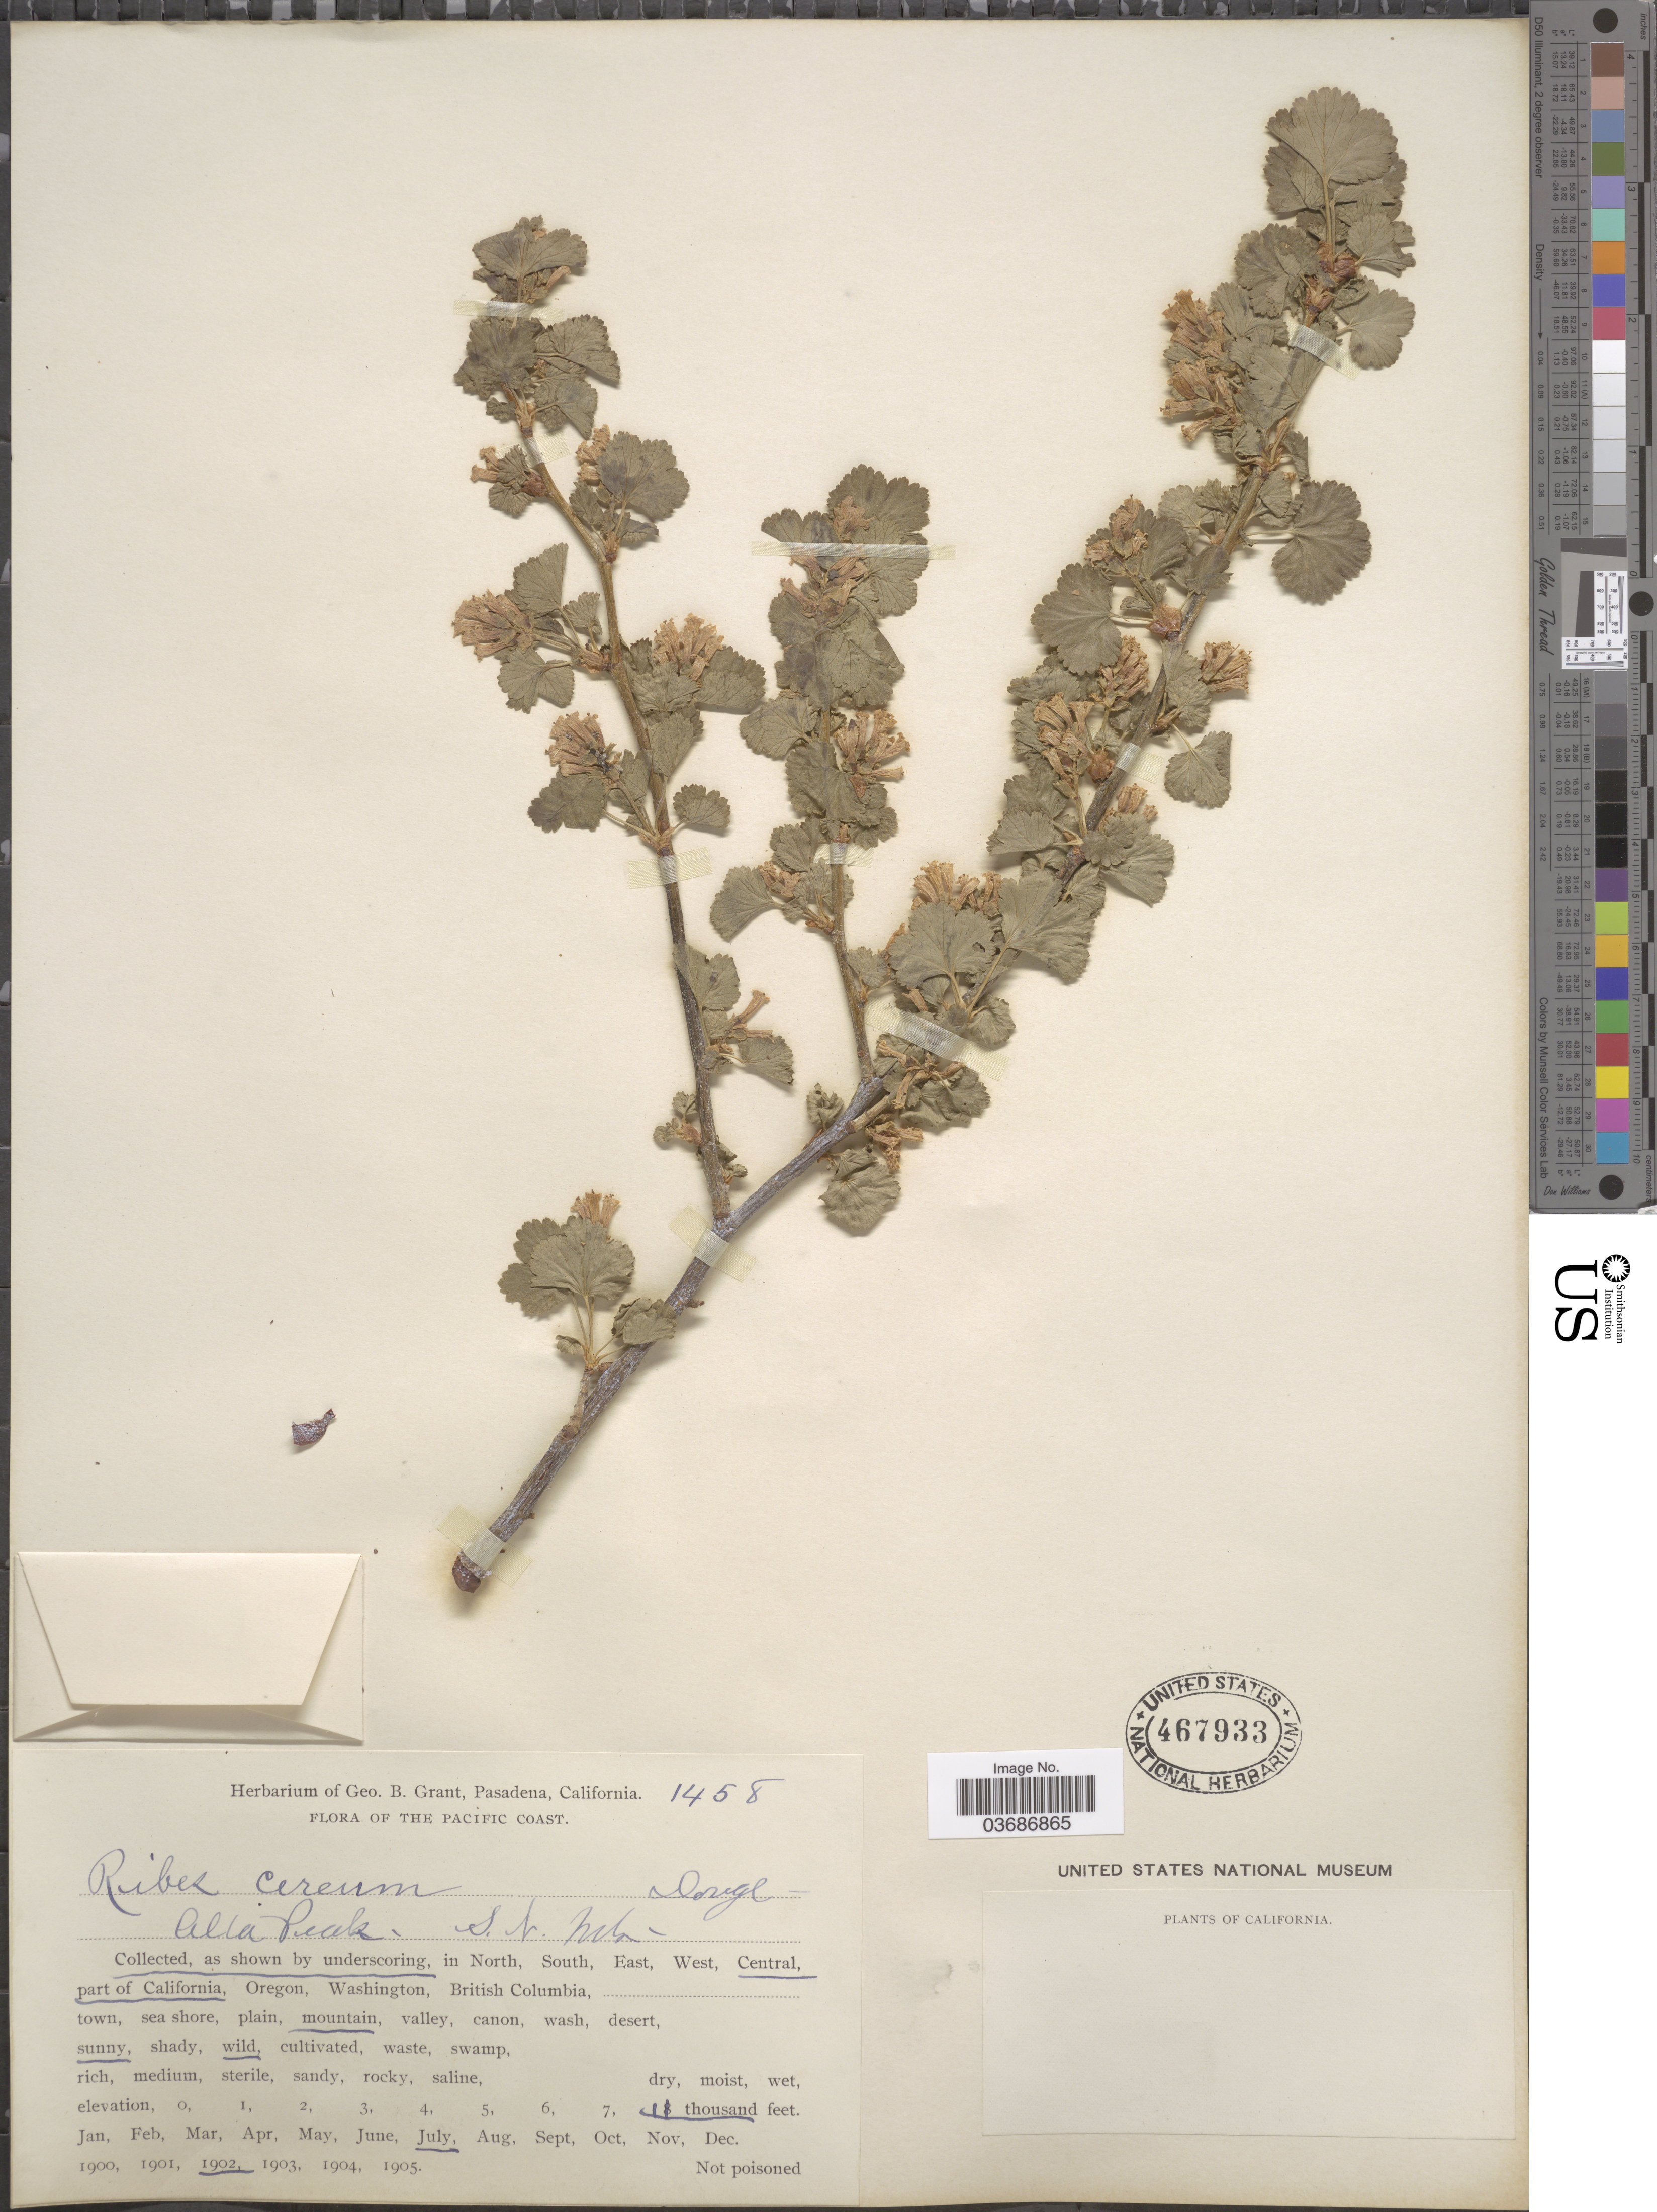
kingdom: Plantae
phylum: Tracheophyta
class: Magnoliopsida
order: Saxifragales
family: Grossulariaceae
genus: Ribes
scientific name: Ribes cereum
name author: Douglas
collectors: ex herb. Geo. B. Grant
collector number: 1458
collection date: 1902-07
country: United States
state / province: California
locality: The Pacific Coast. Central, part of California. Mountain.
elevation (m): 3353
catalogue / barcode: US 467933